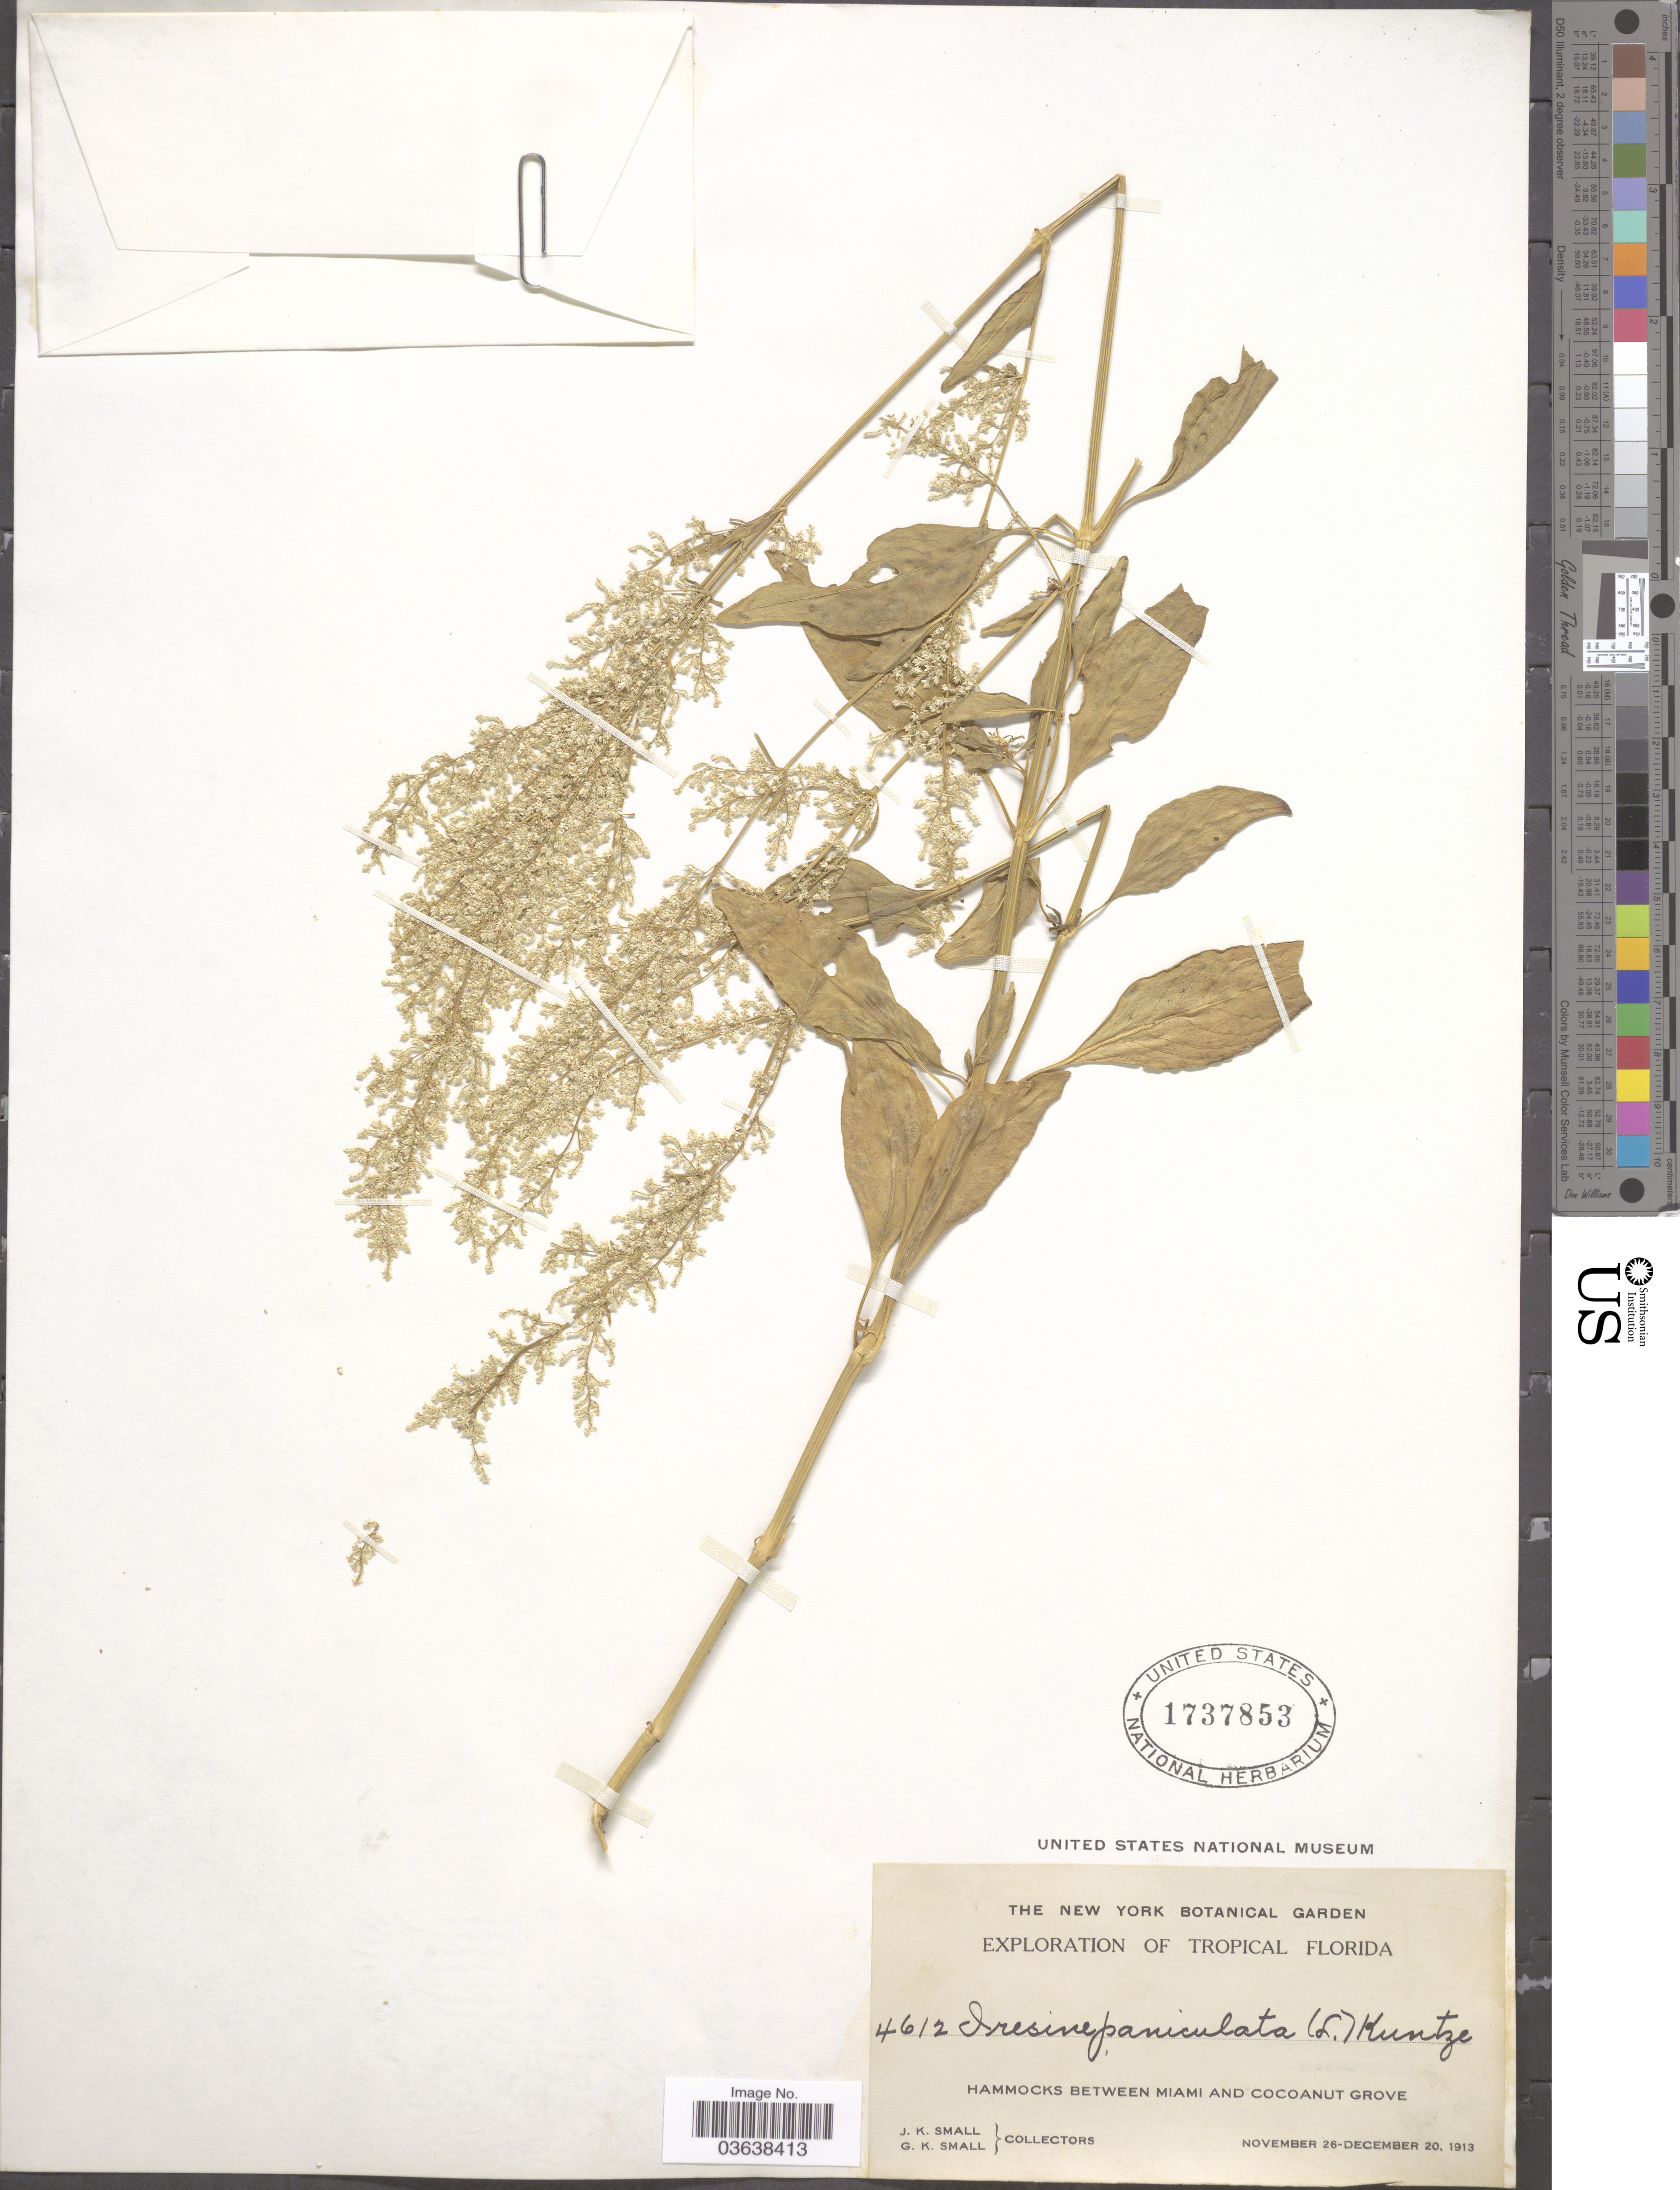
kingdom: Plantae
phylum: Tracheophyta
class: Magnoliopsida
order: Caryophyllales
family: Amaranthaceae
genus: Iresine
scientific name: Iresine celosia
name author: L.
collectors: J. K. Small & G. K. Small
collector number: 4612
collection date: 1913-11-26/1913-12-20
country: United States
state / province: Florida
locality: Tropical Florida. Hammocks between Miami and Cocoanut Grove.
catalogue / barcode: US 1737853